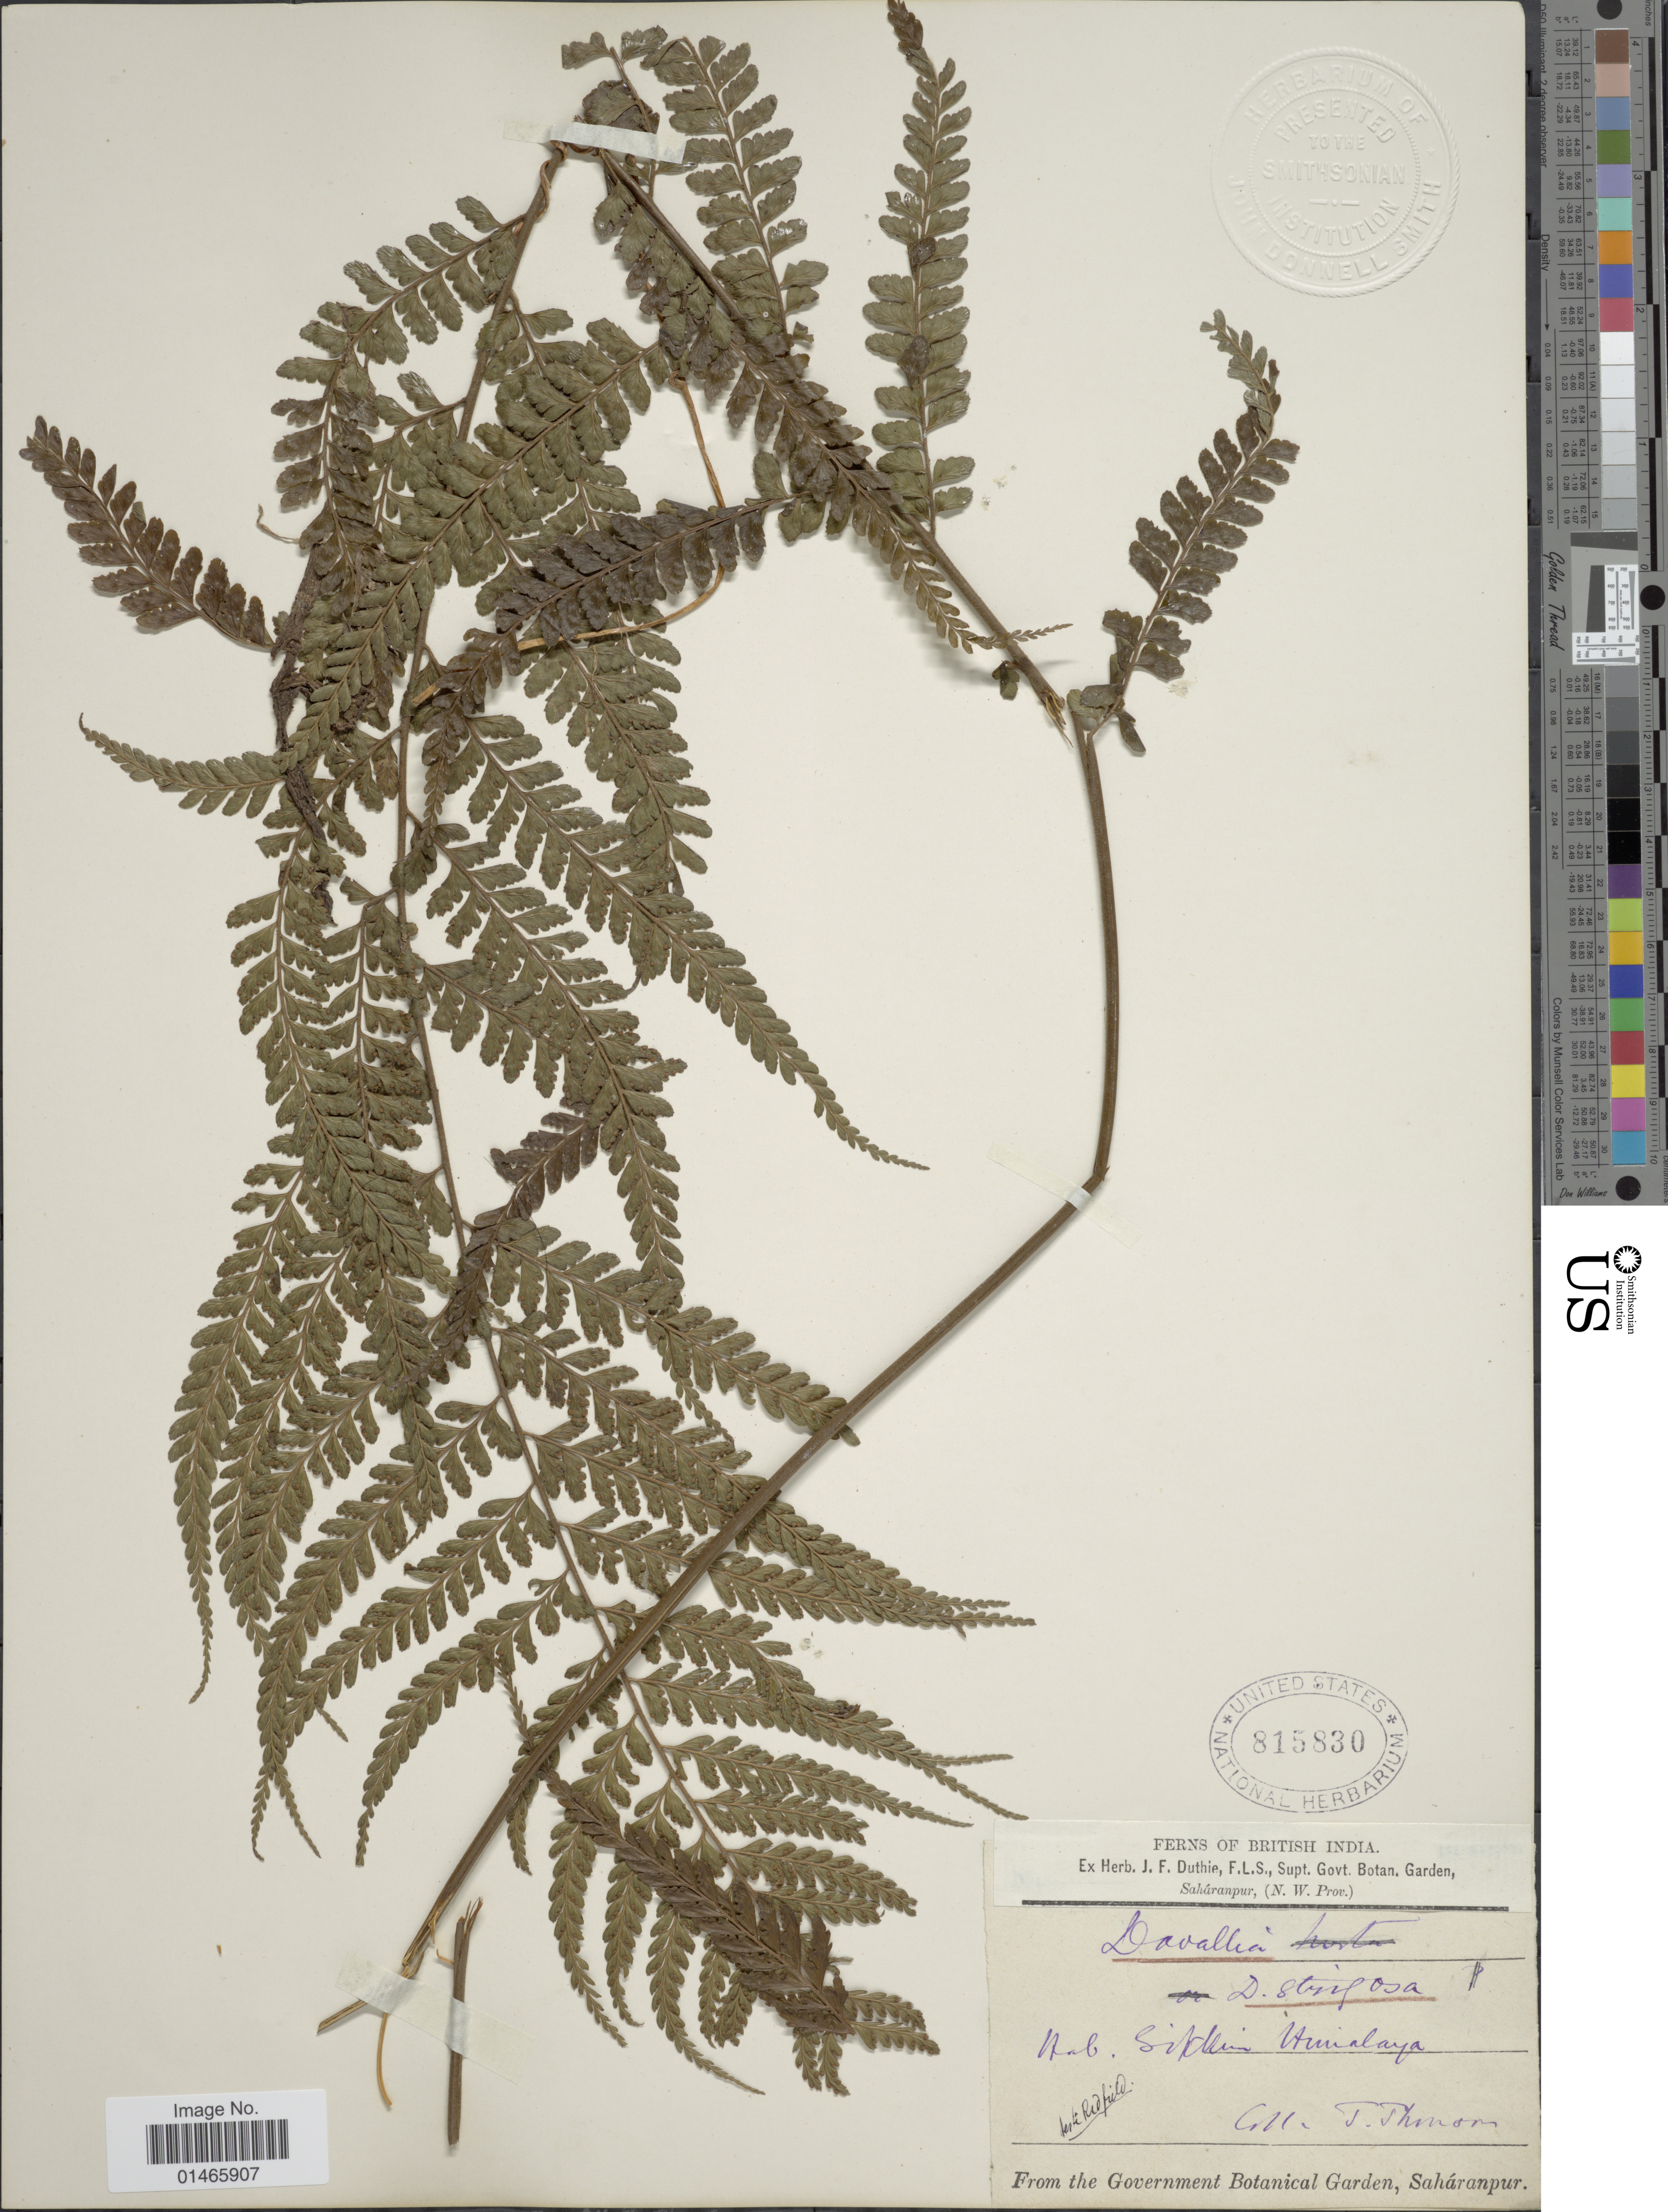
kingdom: Plantae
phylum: Tracheophyta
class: Polypodiopsida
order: Polypodiales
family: Dennstaedtiaceae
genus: Microlepia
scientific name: Microlepia strigosa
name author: (Thunb.) J. Presl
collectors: T. Thomson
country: India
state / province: Sikkim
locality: British India, Himalaya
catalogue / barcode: US 815830